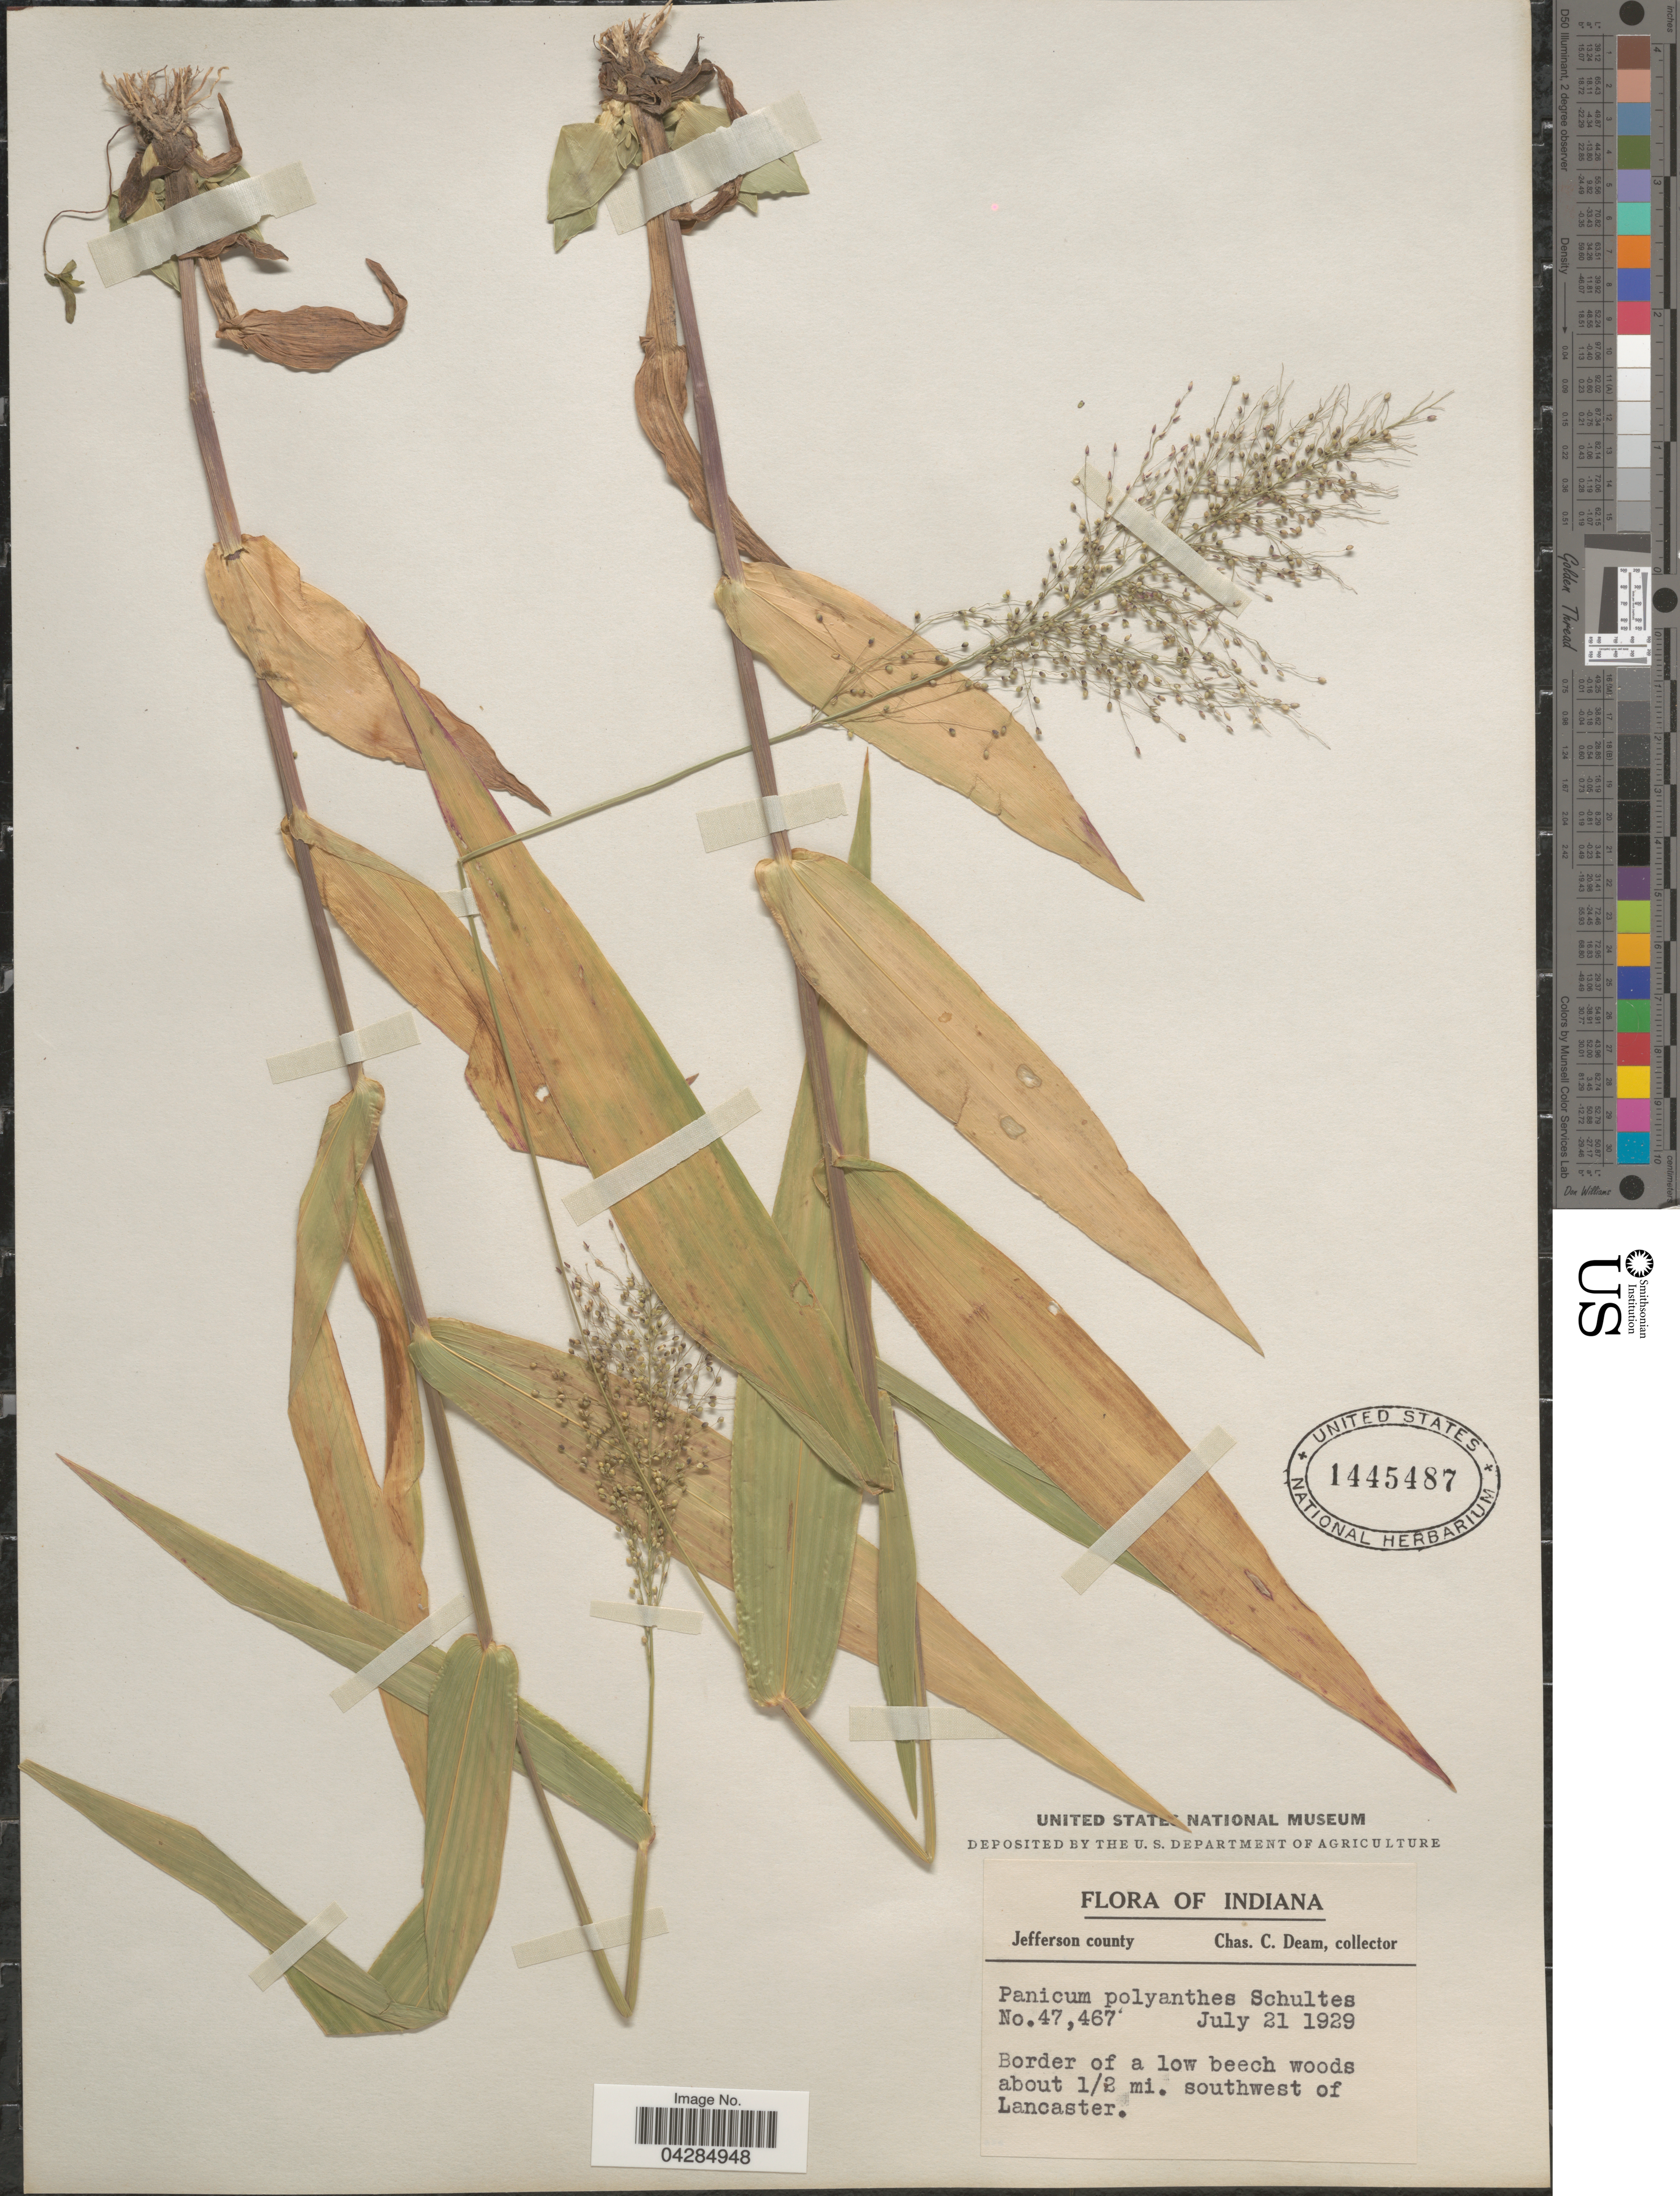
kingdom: Plantae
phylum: Tracheophyta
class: Liliopsida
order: Poales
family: Poaceae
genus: Dichanthelium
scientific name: Dichanthelium portoricense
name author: (Desv. ex Ham.) B.F. Hansen & Wunderlin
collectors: C. C. Deam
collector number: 47467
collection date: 1929-07-21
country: United States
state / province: Indiana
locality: Jefferson county. About 1/2 mi. southwest of Lancaster.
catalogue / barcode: US 1445487